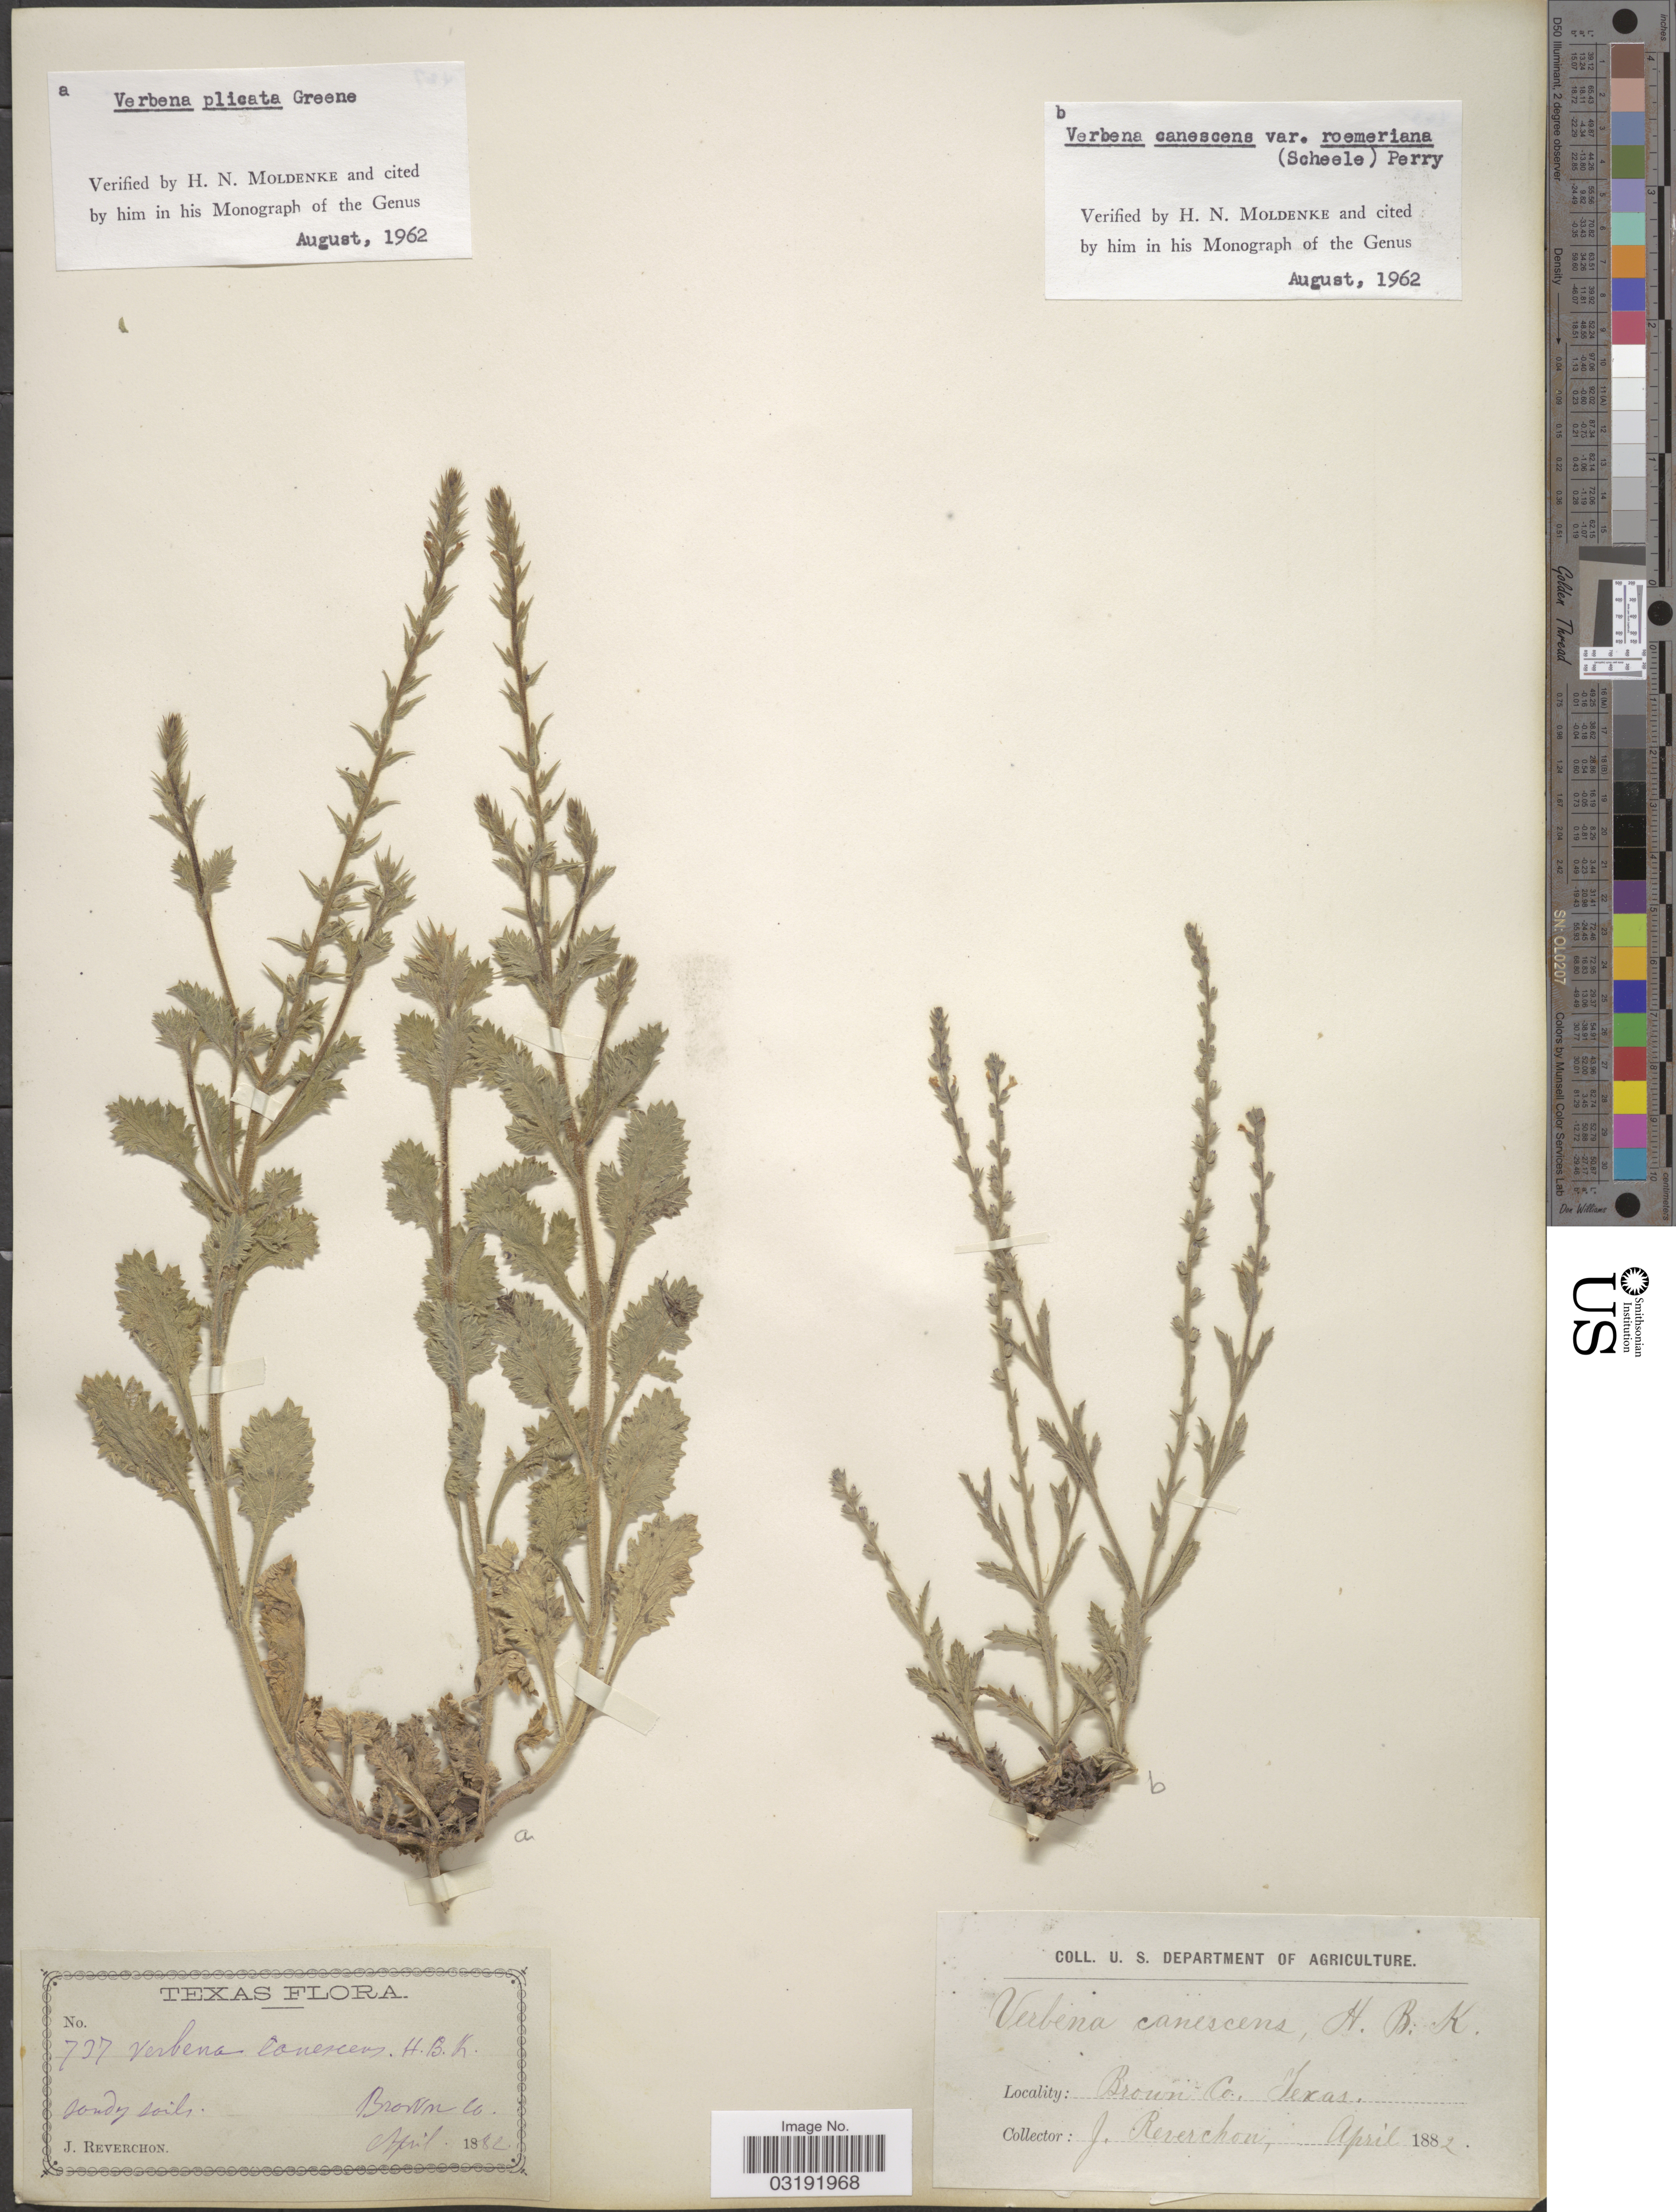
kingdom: Plantae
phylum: Tracheophyta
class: Magnoliopsida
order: Lamiales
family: Verbenaceae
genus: Verbena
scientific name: Verbena plicata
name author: Greene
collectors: J. Reverchon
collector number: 737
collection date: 1882-04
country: United States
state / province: Texas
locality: Brown Co.